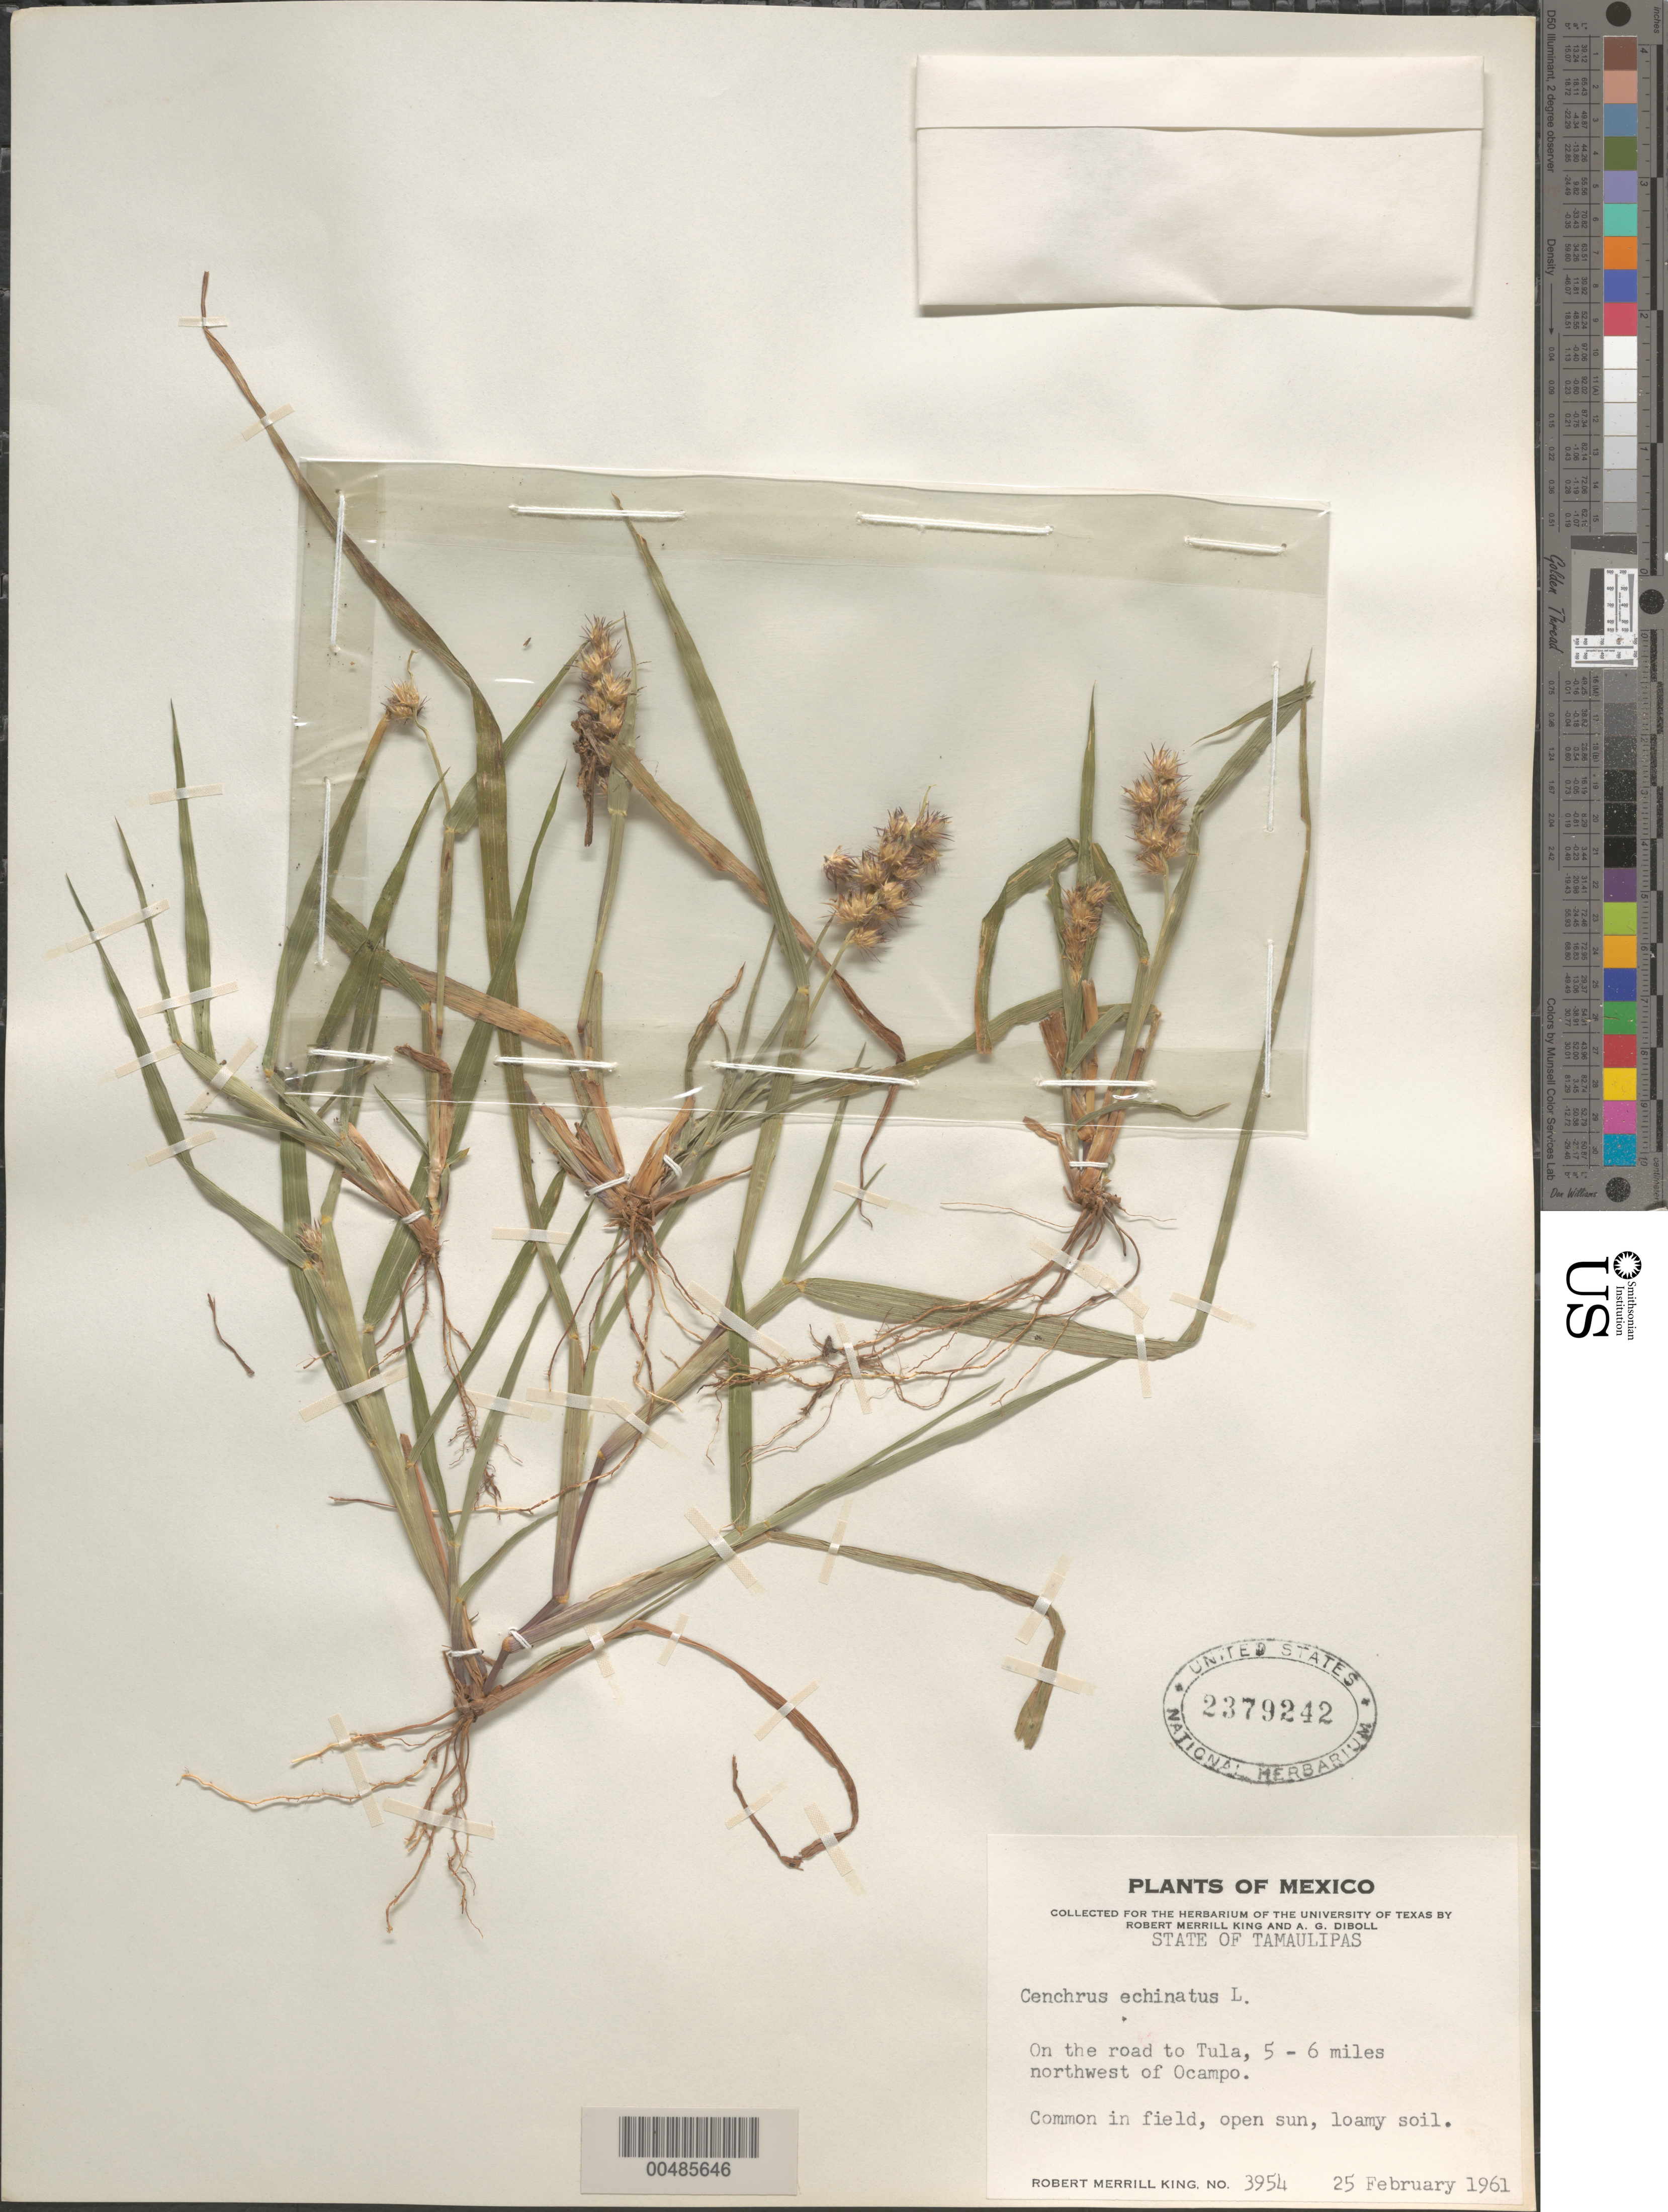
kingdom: Plantae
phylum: Tracheophyta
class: Liliopsida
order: Poales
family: Poaceae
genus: Cenchrus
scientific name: Cenchrus echinatus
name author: L.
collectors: R. M. King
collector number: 3954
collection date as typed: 25 Feb 1961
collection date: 1961-02-25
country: Mexico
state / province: Tamaulipas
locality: On the rd to Tula, 5-6 mi NW of Ocampo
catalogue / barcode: US 2379242